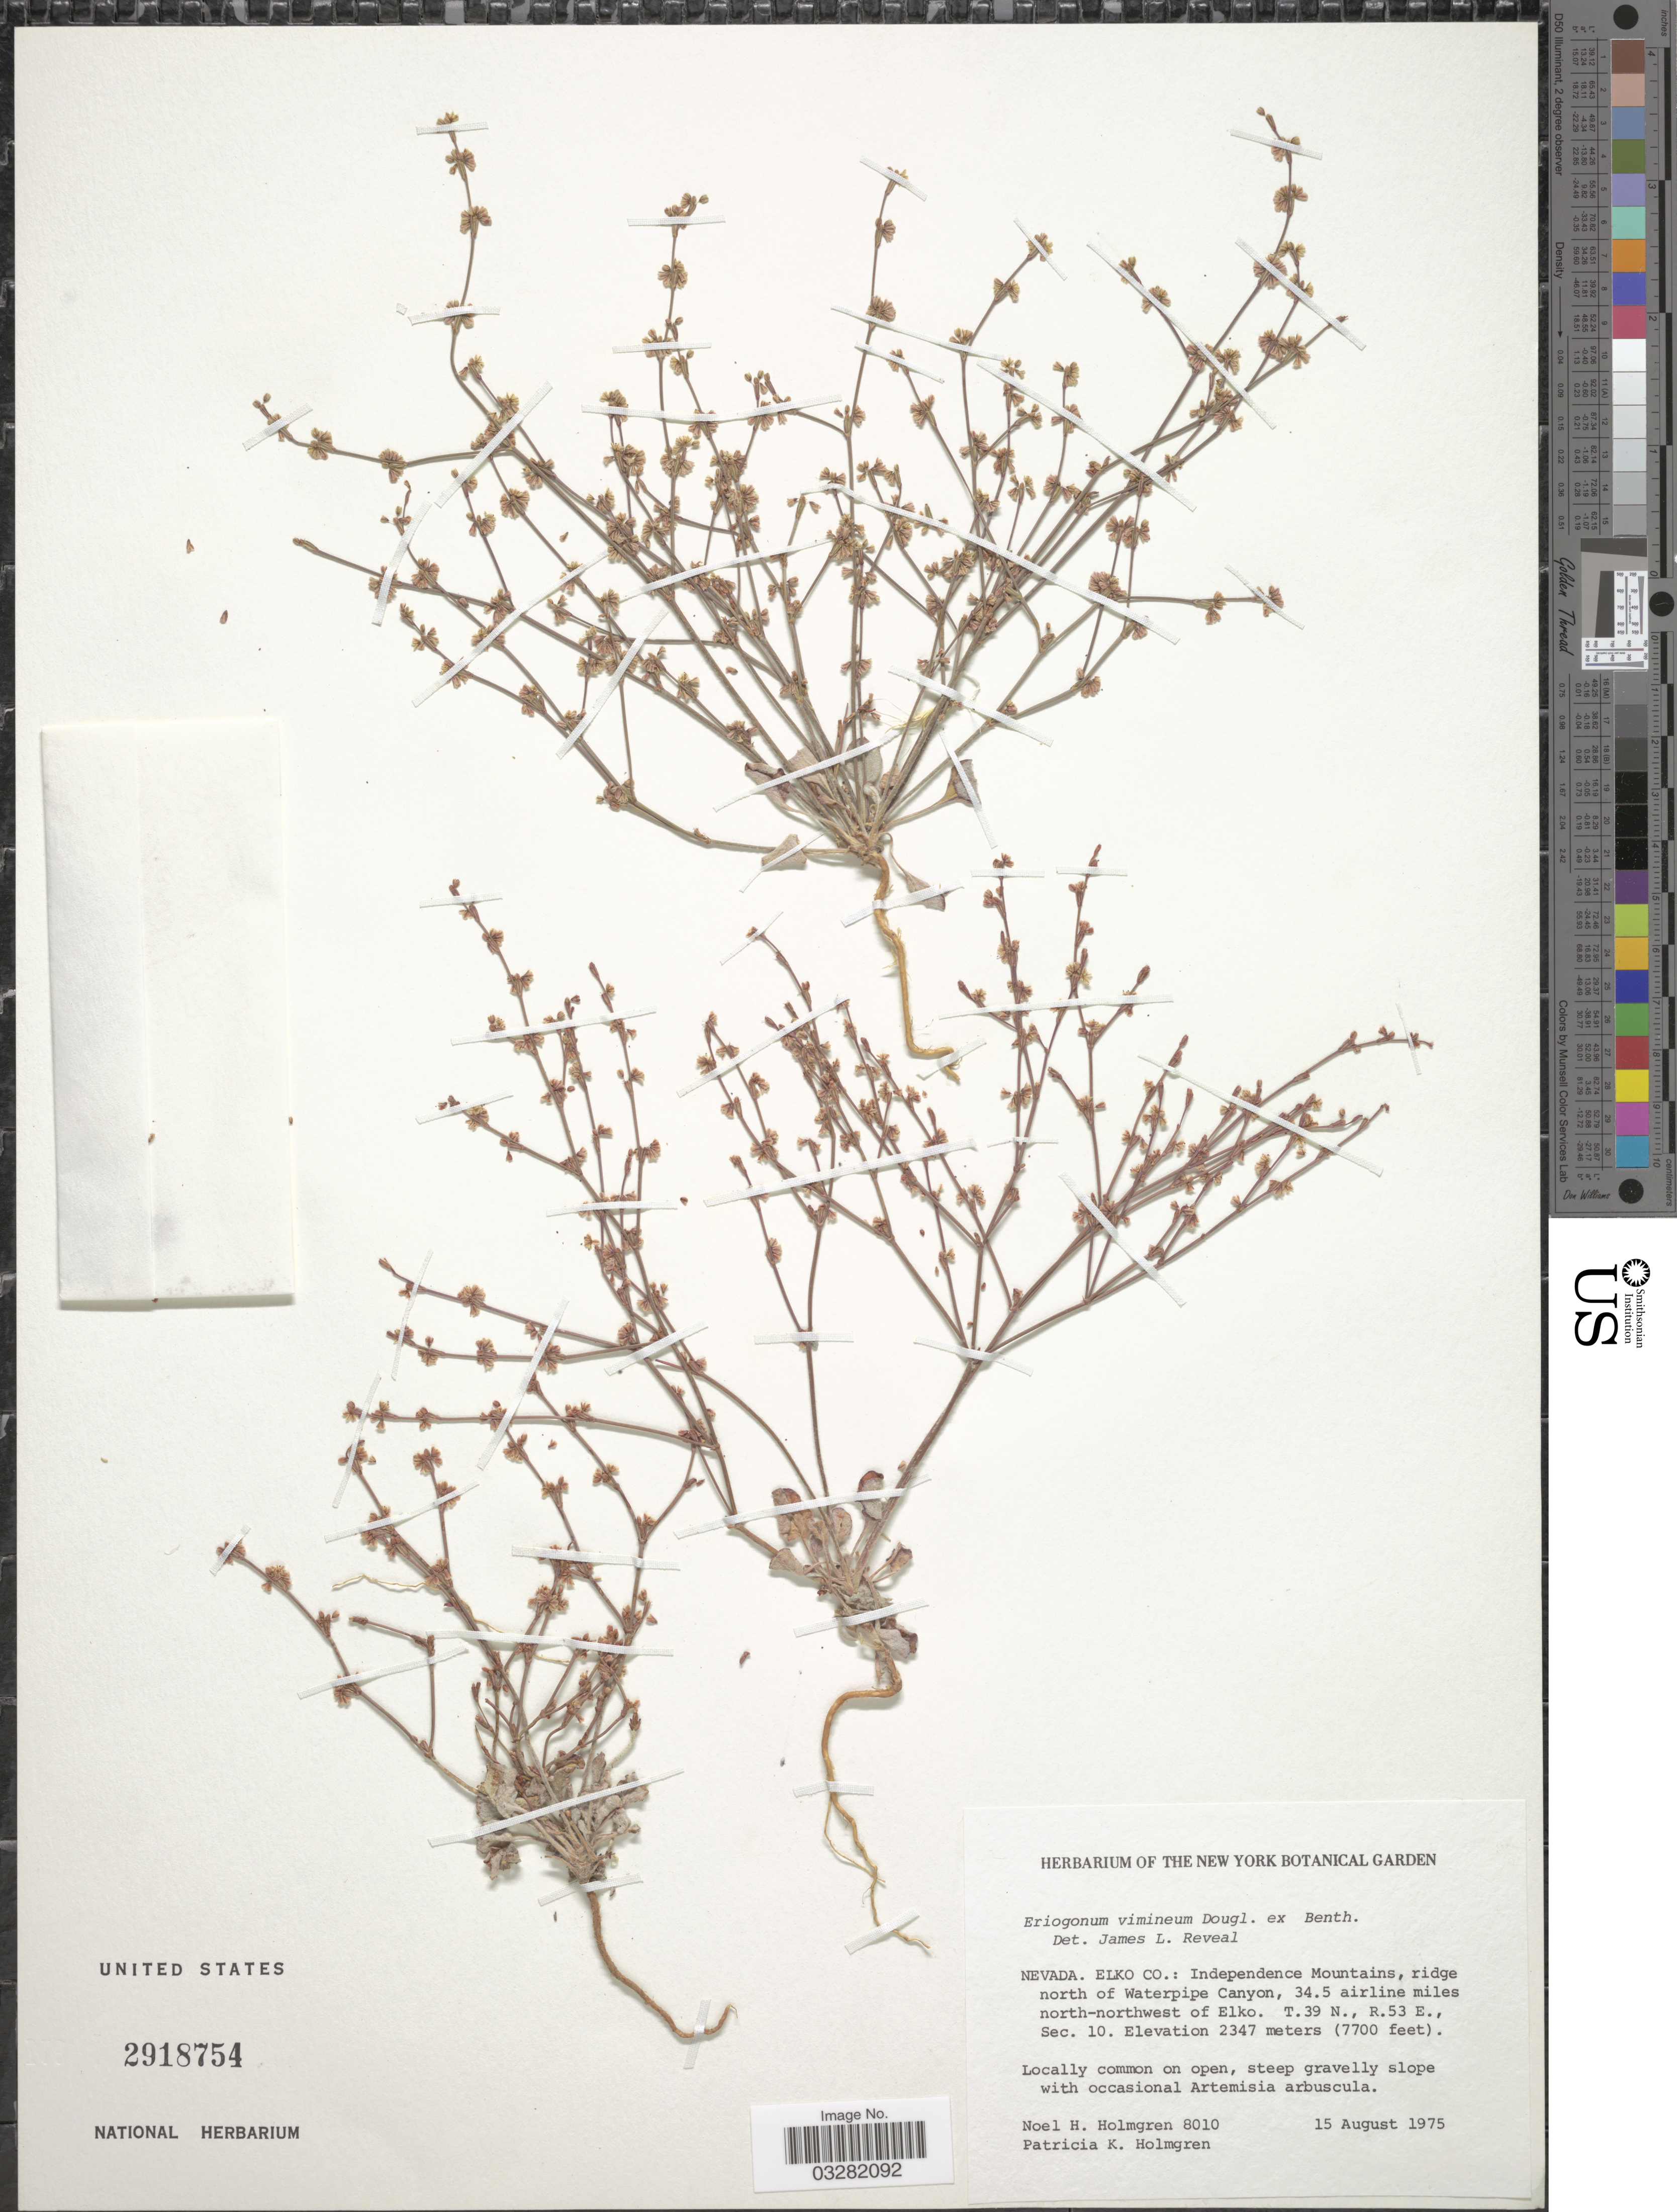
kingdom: Plantae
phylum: Tracheophyta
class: Magnoliopsida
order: Caryophyllales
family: Polygonaceae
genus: Eriogonum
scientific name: Eriogonum vimineum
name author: Douglas ex Benth.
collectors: N. H. Holmgren & P. K. Holmgren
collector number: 8010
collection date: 1975-08-15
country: United States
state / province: Nevada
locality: Elko Co.: Independence Mountains, ridge north of Waterpipe Canyon, 34.5 airline miles north-northwest of Elko. T.39 N., R.53 E., Sec. 10.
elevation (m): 2347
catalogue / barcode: US 2918754